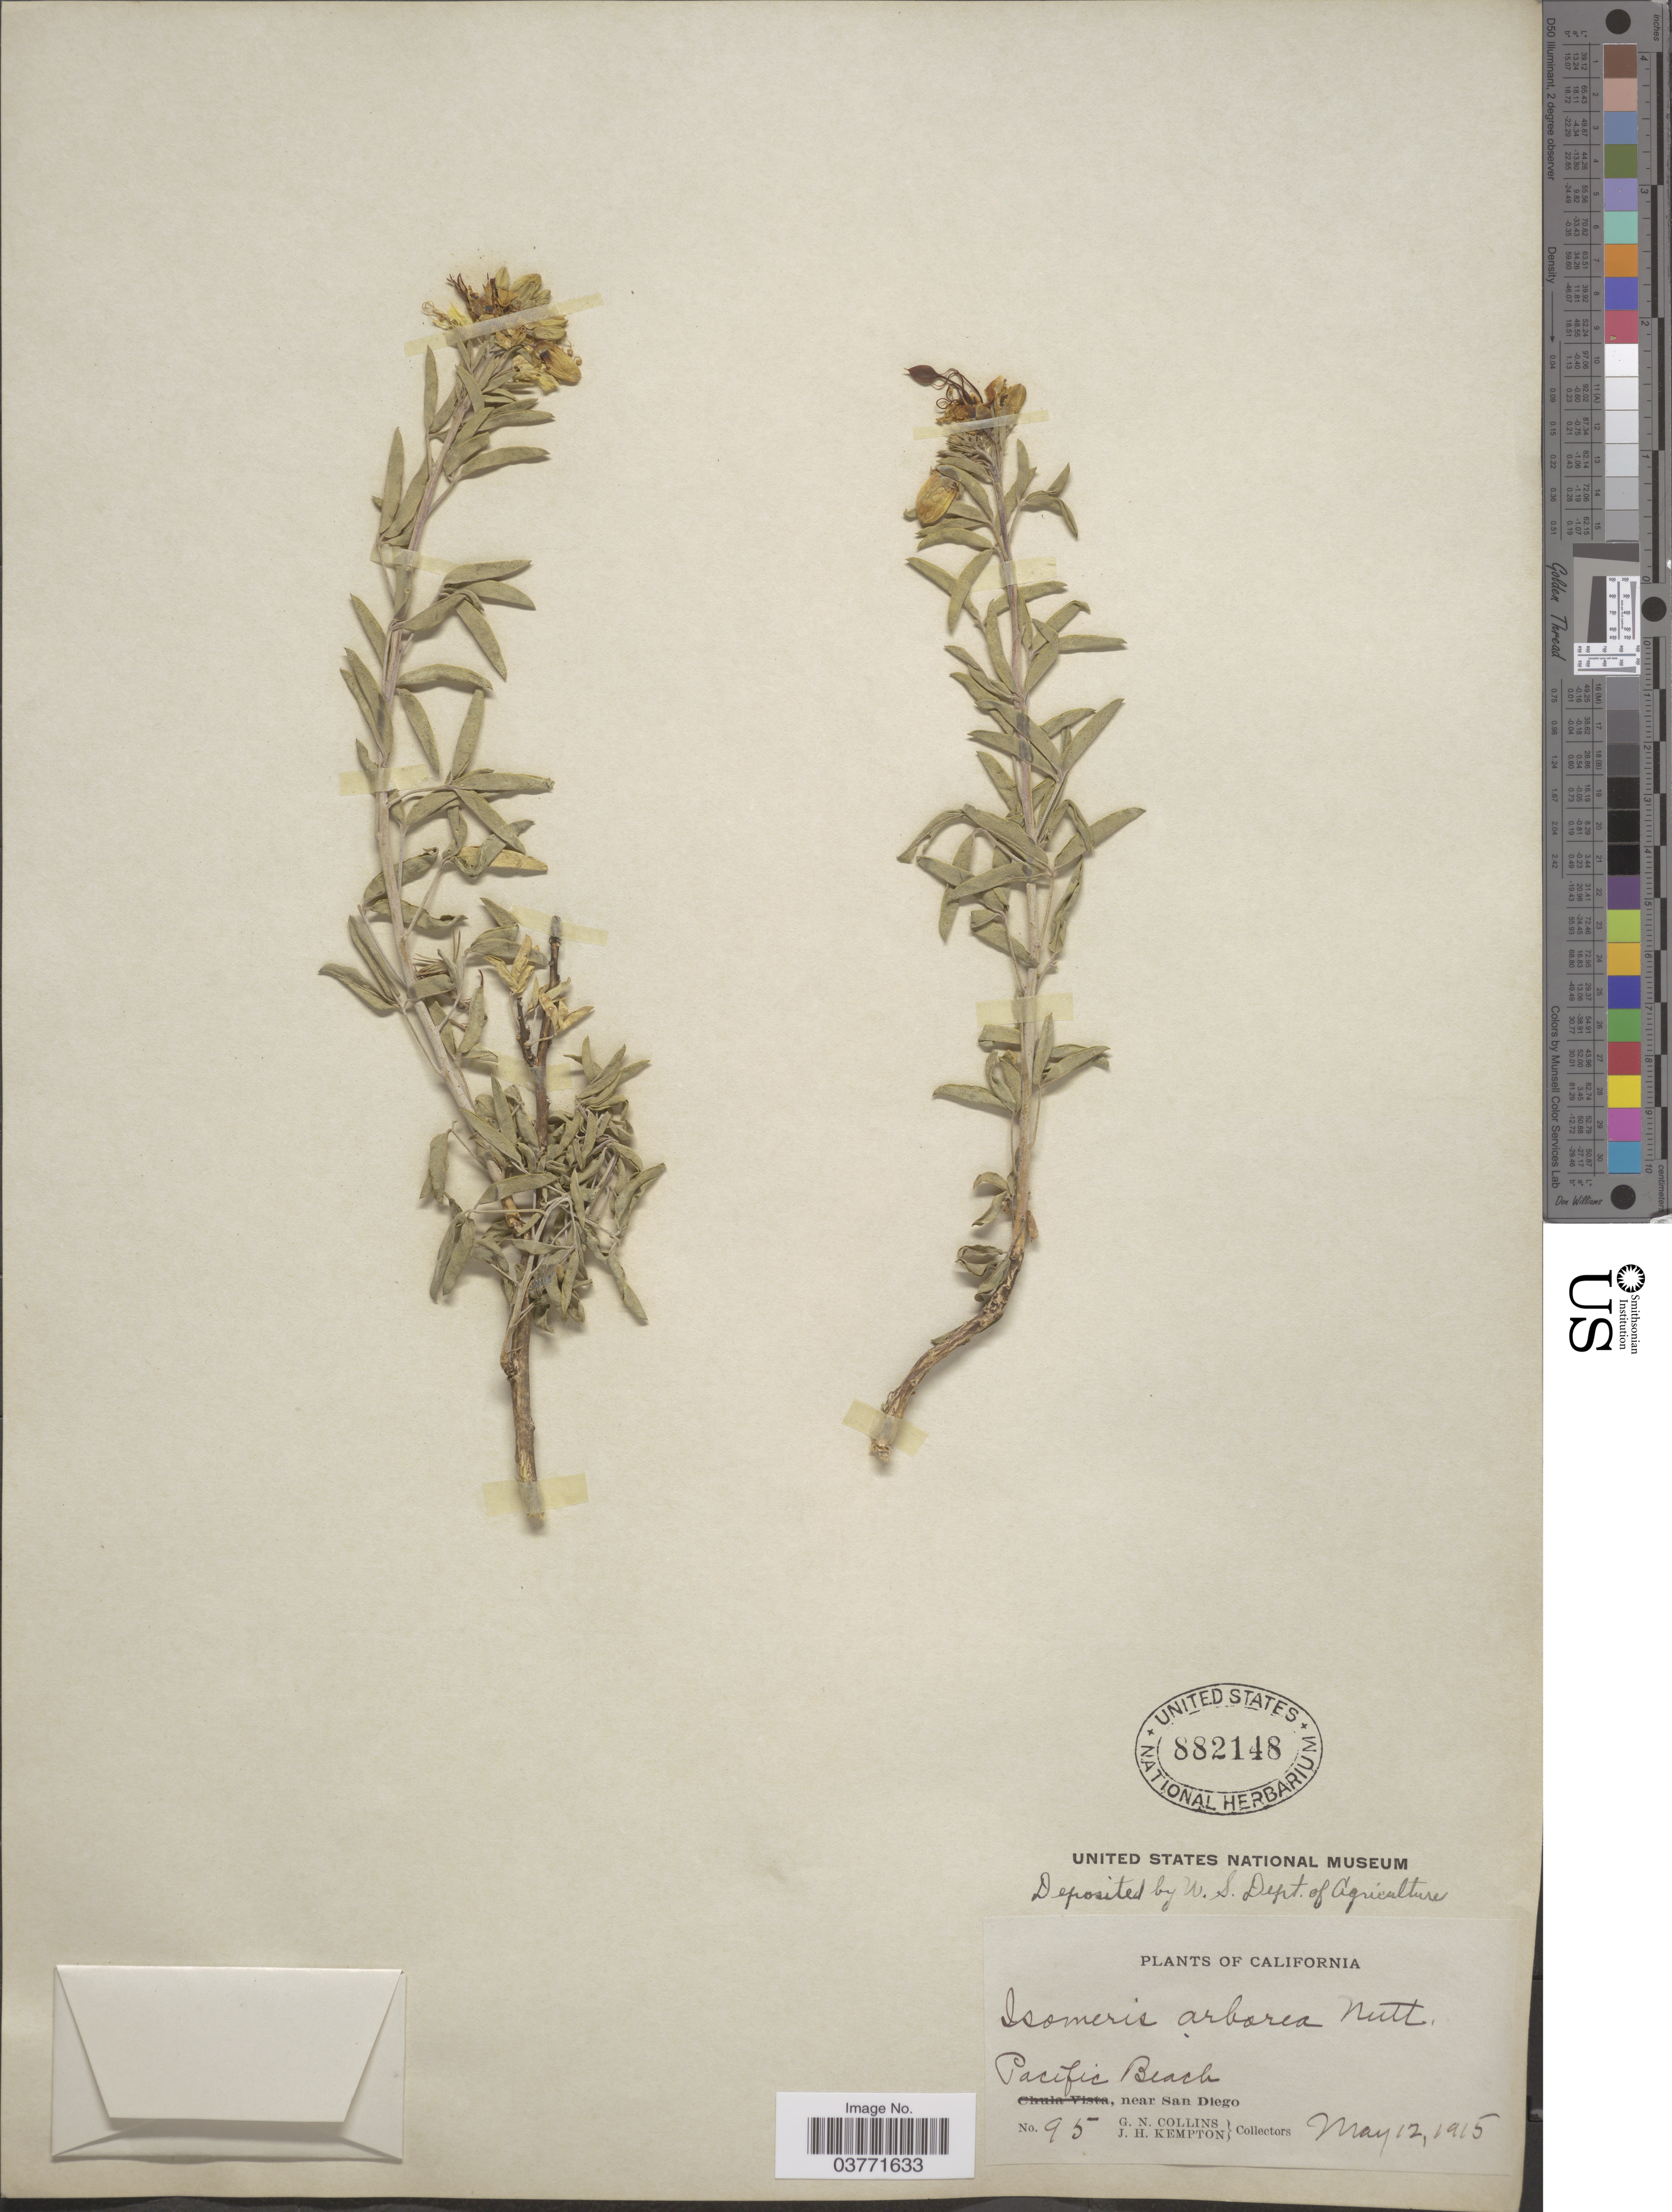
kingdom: Plantae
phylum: Tracheophyta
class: Magnoliopsida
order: Brassicales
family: Cleomaceae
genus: Cleomella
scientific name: Cleomella arborea var. arborea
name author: (Nutt.) Roalson & J.C. Hall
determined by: Strong, Mark T., (BOT), Smithsonian Institution - National Museum of Natural History (UNITED STATES)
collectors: G. Collins & J. H. Kempton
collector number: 95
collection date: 1915-05-12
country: United States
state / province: California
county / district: San Diego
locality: Pacific Beach, near San Diego.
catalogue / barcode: US 882148